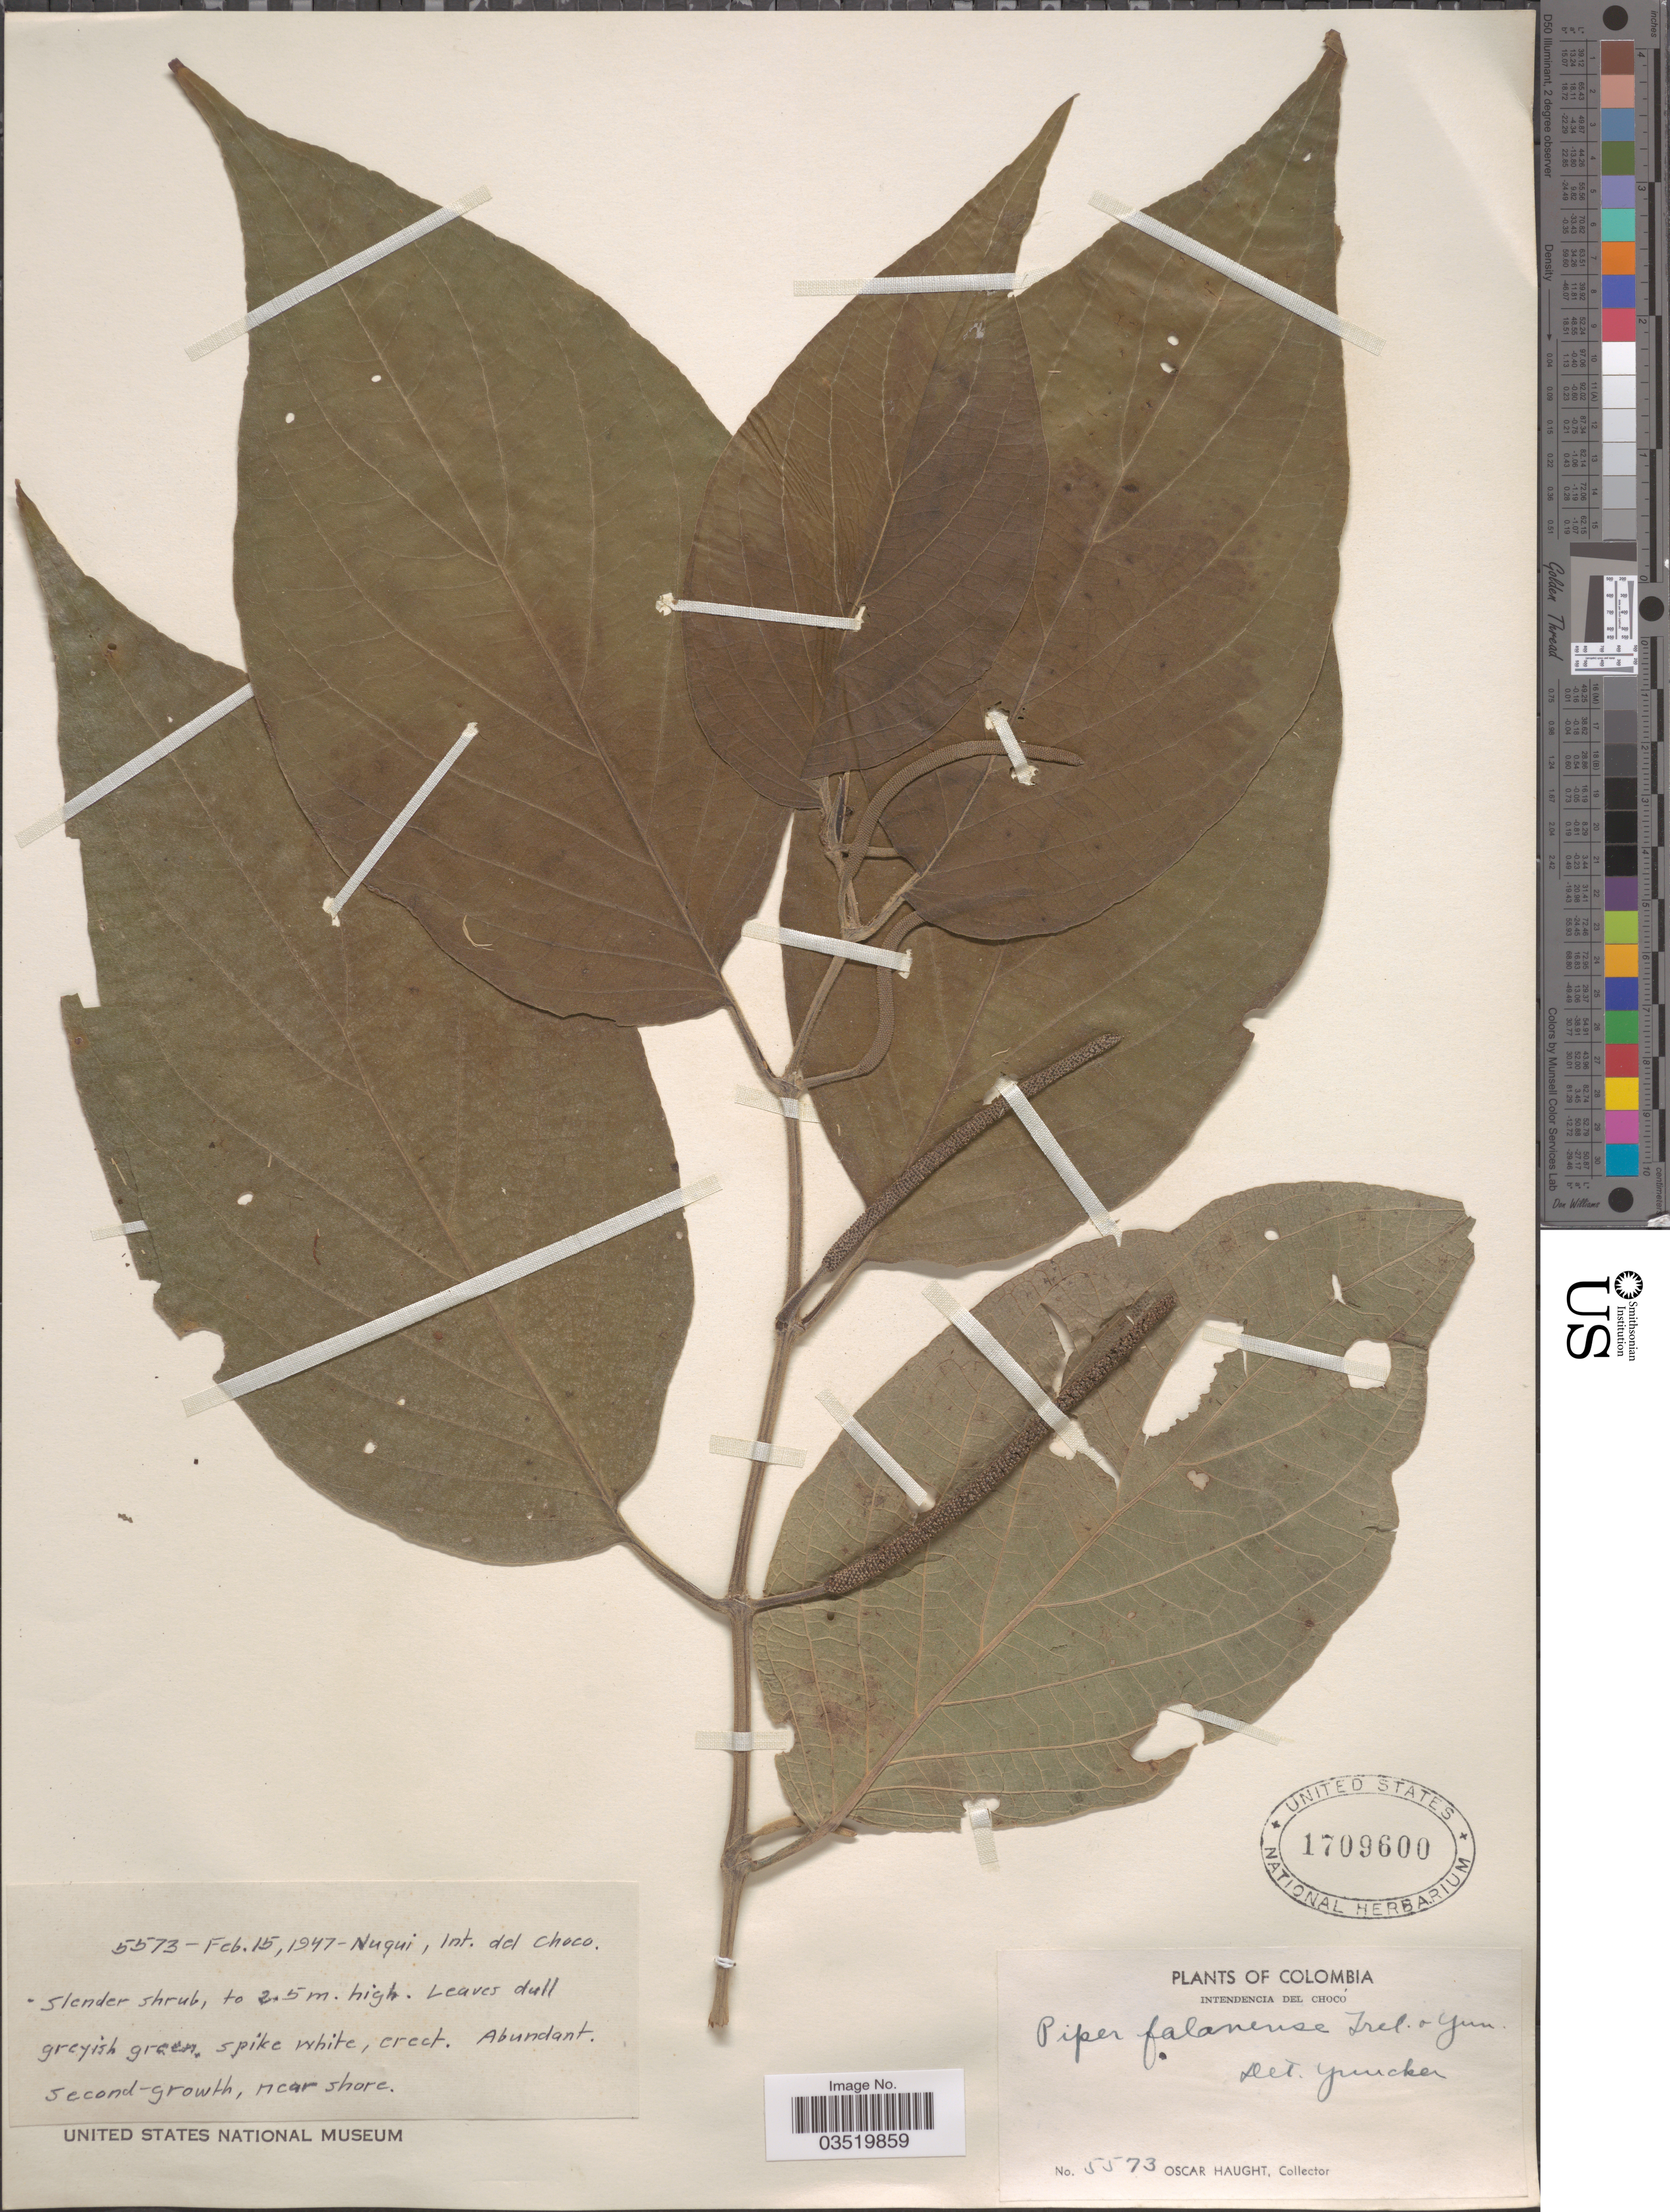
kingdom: Plantae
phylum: Tracheophyta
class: Magnoliopsida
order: Piperales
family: Piperaceae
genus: Piper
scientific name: Piper falanense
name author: Trel. & Yunck.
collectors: O. Haught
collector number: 5573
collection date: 1947-02-15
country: Colombia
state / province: Chocó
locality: Intendencia del Chocó. Nuqui.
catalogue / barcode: US 1709600